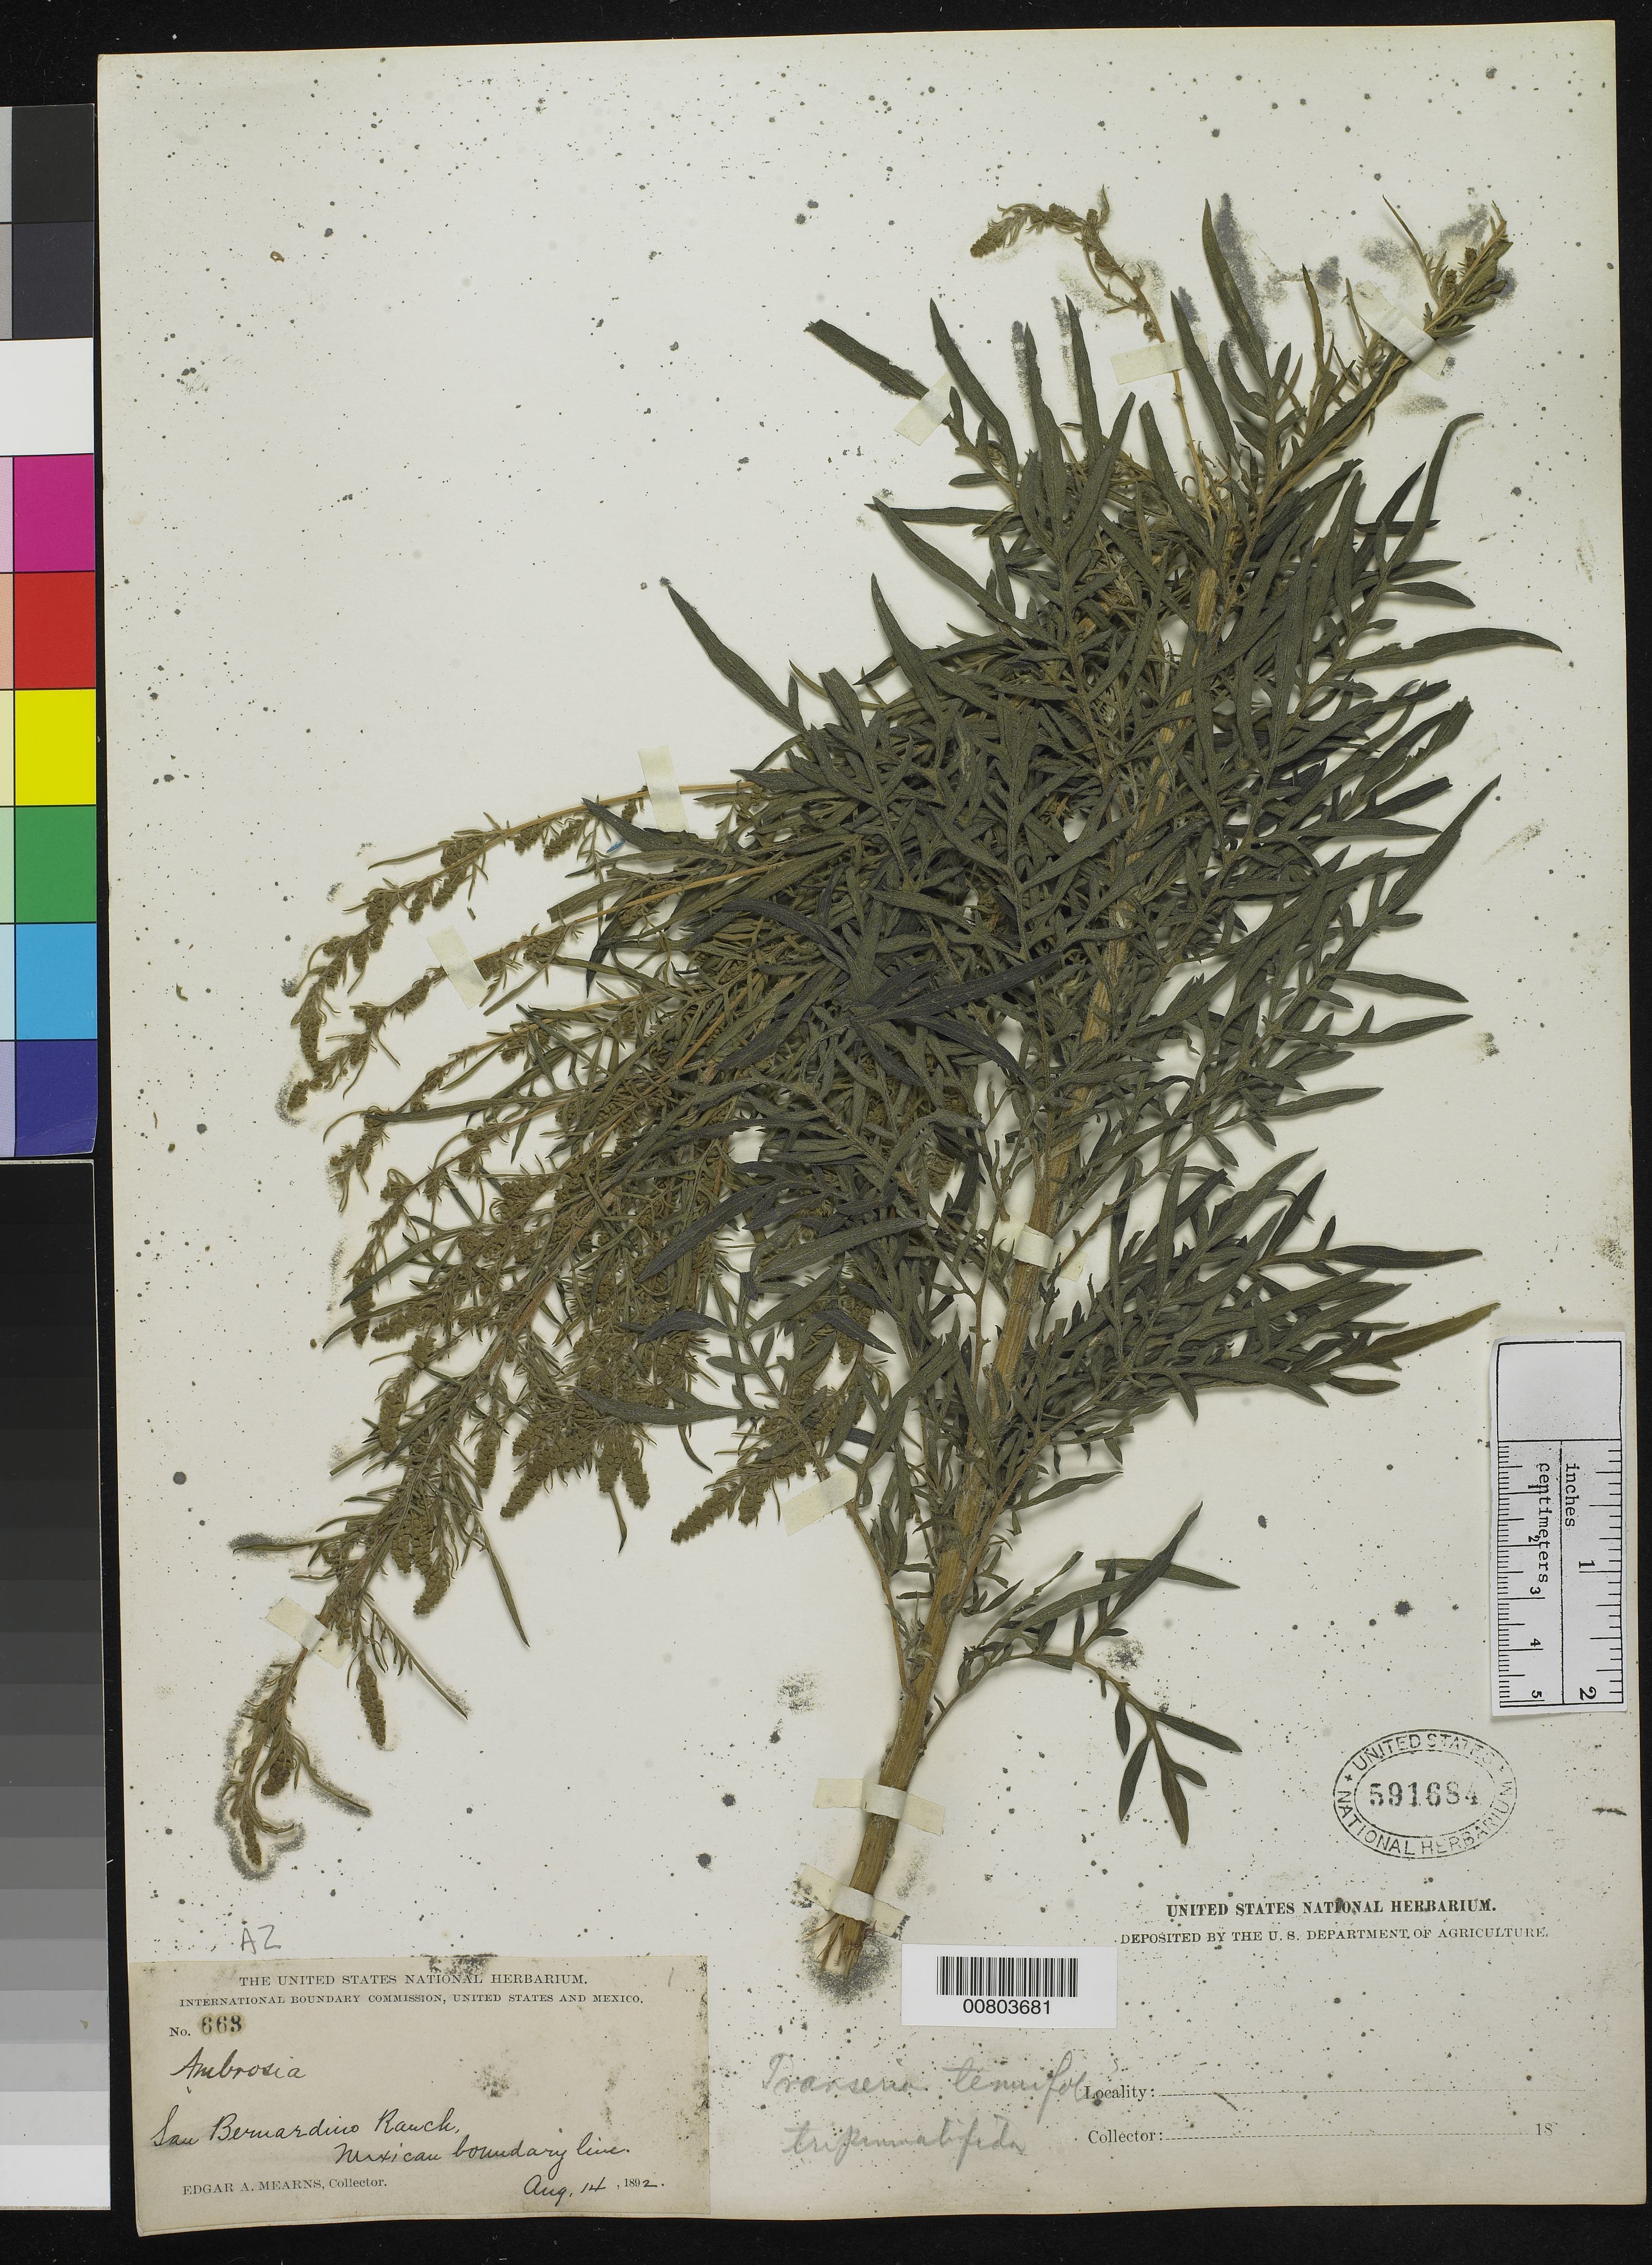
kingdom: Plantae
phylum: Tracheophyta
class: Magnoliopsida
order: Asterales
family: Asteraceae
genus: Franseria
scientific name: Franseria tenuifolia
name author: Harv. & A. Gray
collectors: E. A. Mearns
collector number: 663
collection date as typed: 14 Aug 1892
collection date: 1892-08-14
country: United States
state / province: Arizona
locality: San Berndardino Ranch, Mexican boudary line.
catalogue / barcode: US 591684